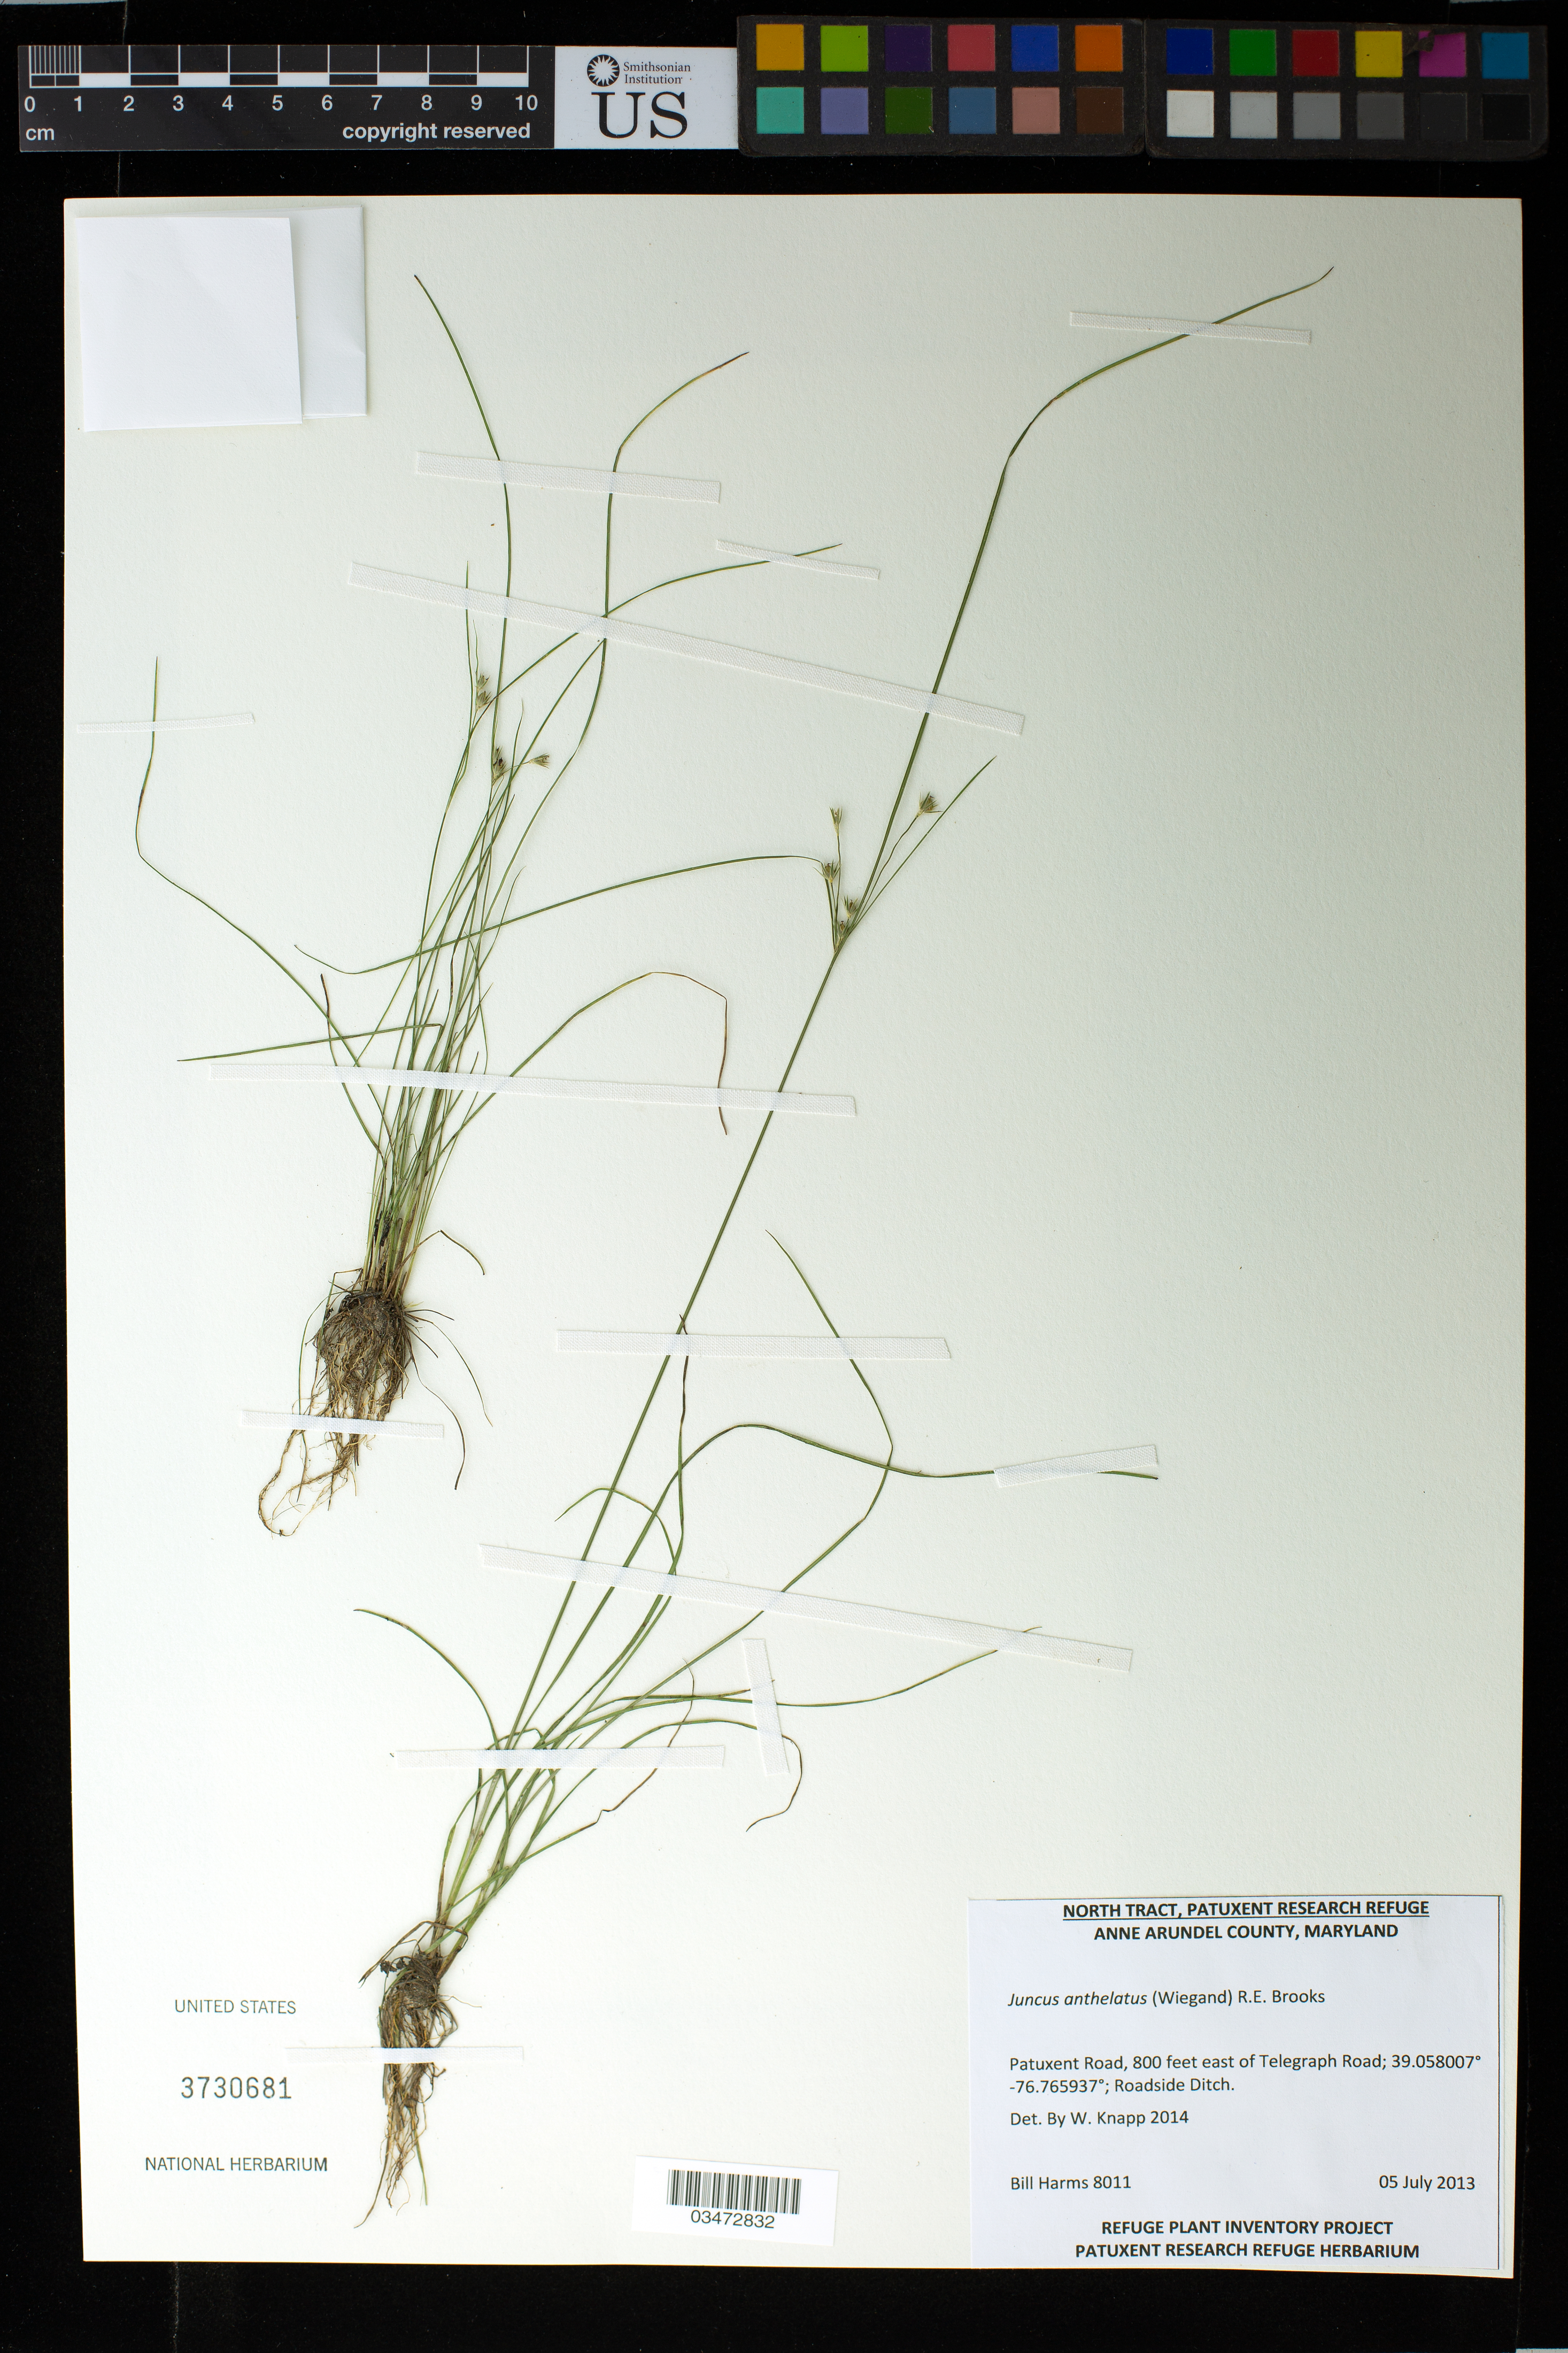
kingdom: Plantae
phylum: Tracheophyta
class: Liliopsida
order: Poales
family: Juncaceae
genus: Juncus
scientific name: Juncus anthelatus f. anthelatus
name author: (Wiegand) R.E. Brooks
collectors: B. Harms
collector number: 8011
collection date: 2013-07-05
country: United States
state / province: Maryland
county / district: Anne Arundel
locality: Patuxent Road, 800 feet east of Telegraph Road; Roadside Ditch.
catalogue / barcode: US 3730681